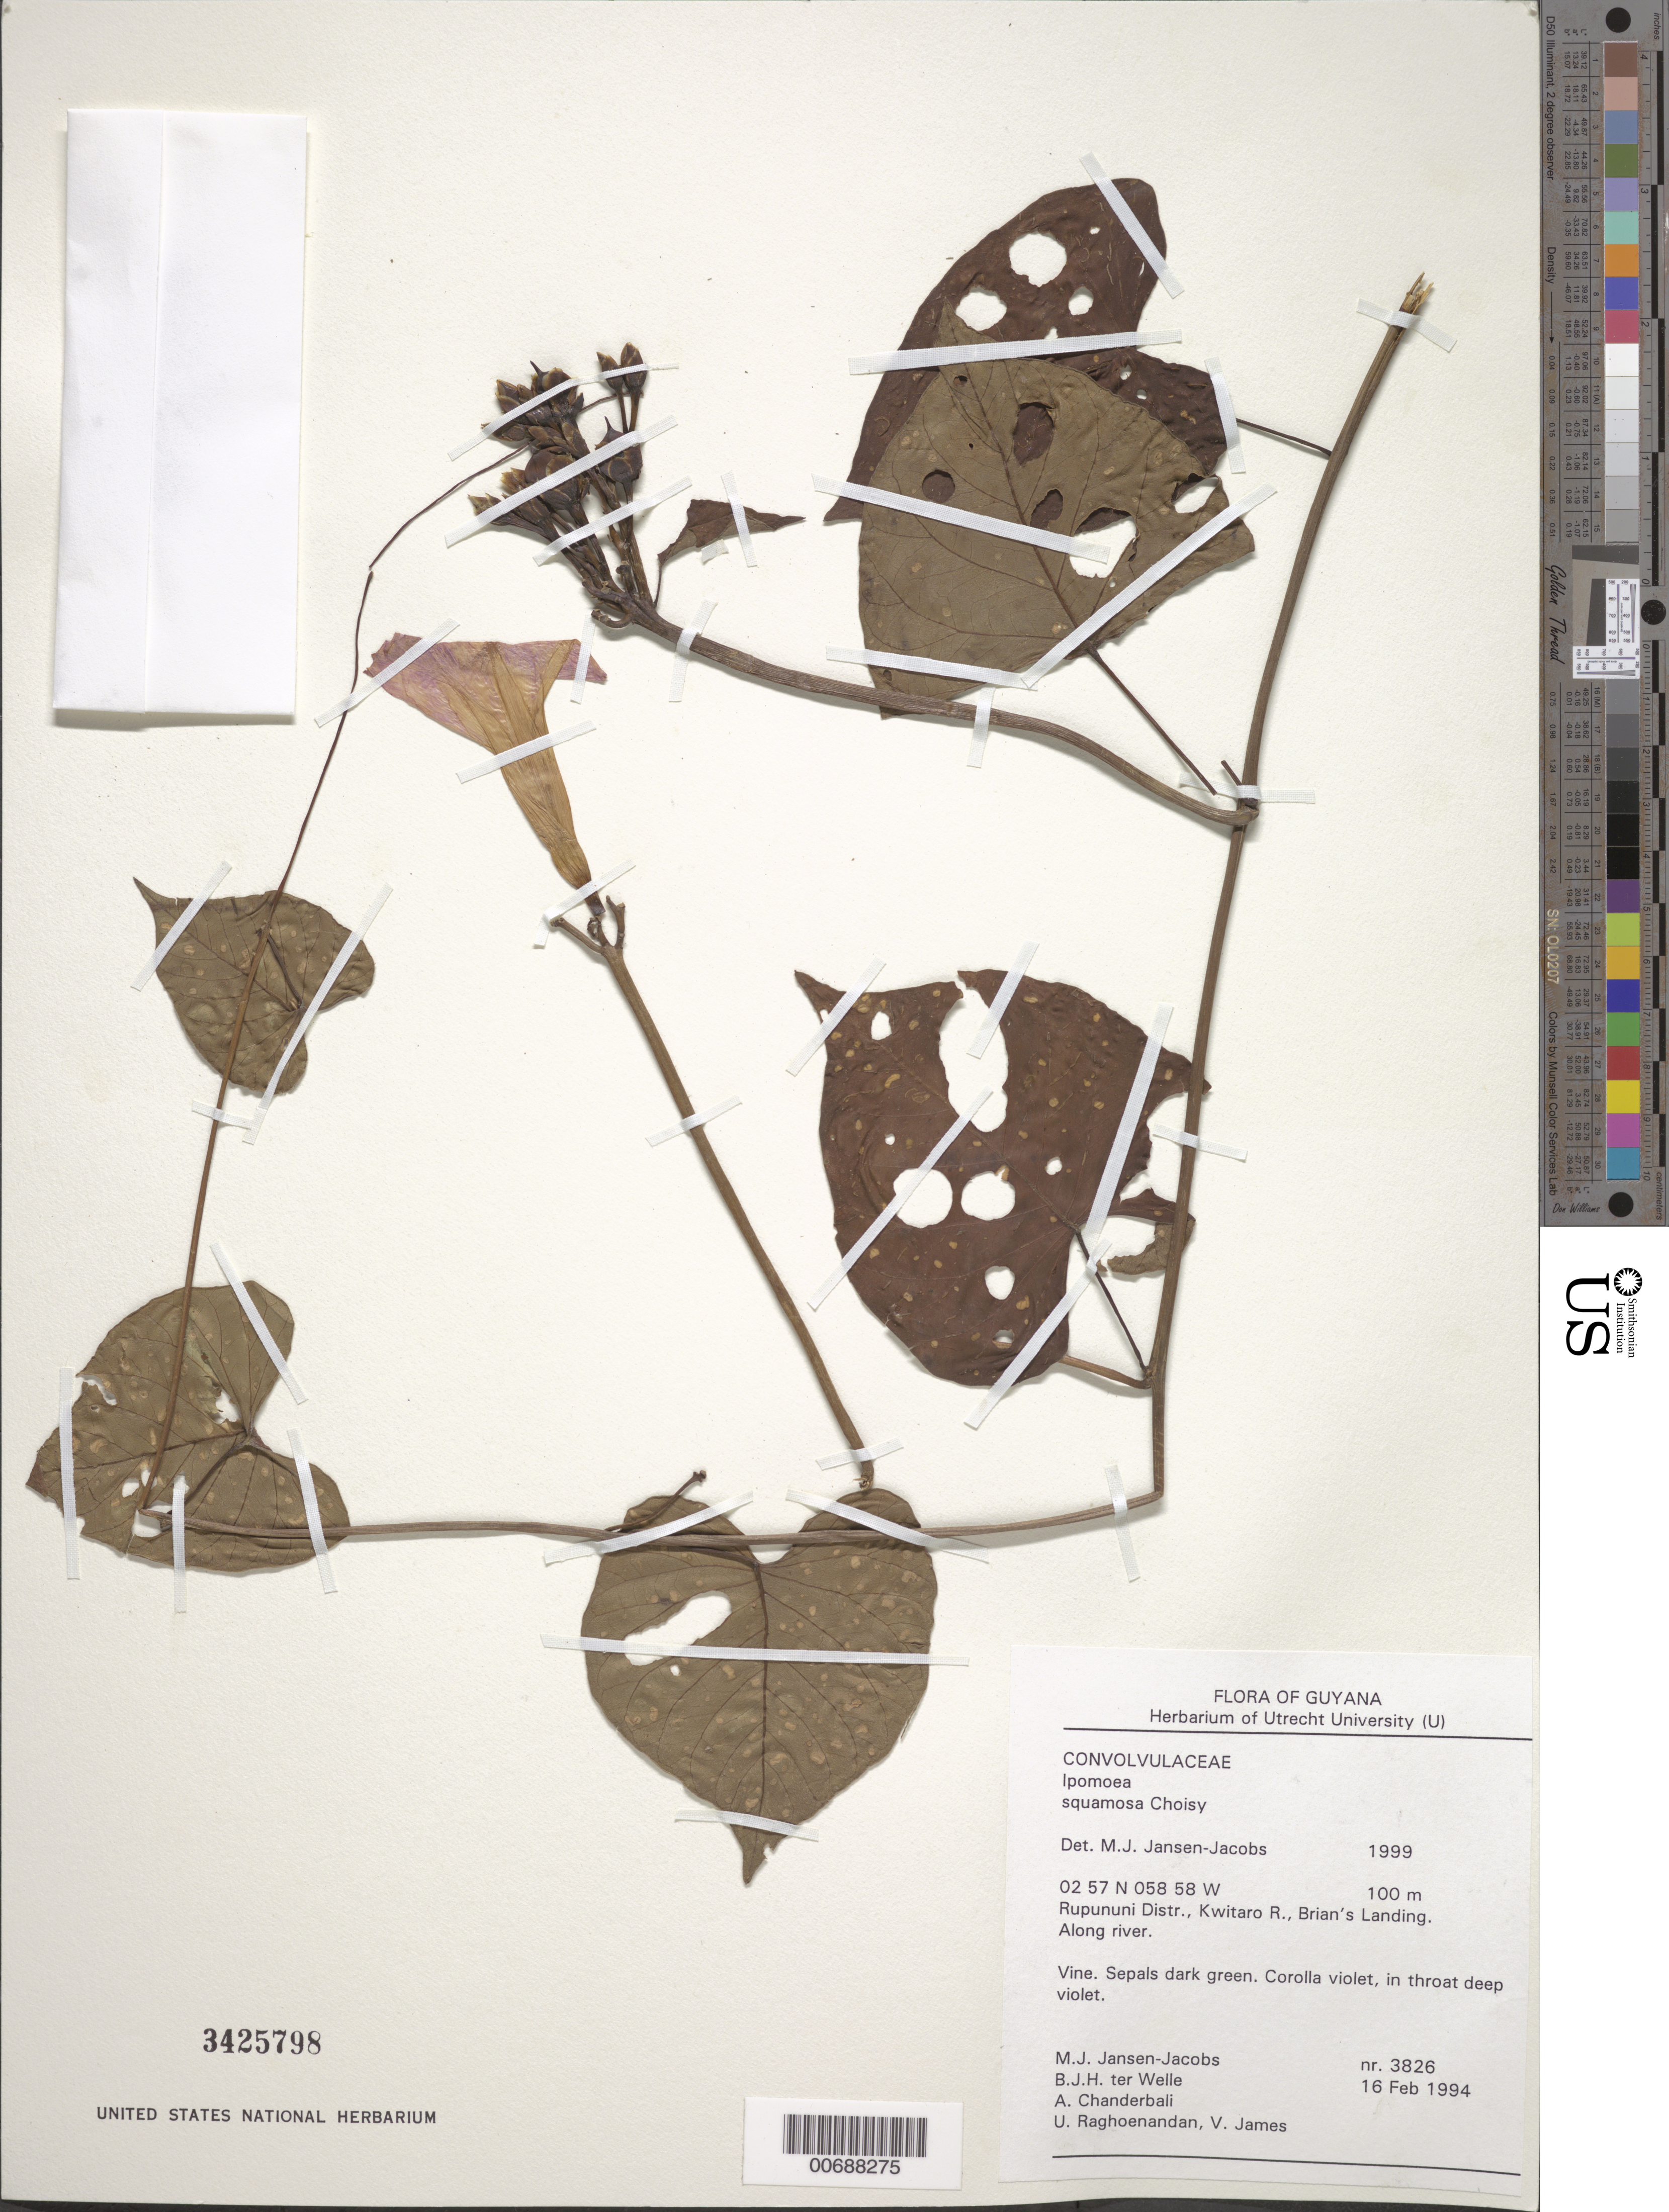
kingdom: Plantae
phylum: Tracheophyta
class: Magnoliopsida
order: Solanales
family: Convolvulaceae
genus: Ipomoea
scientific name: Ipomoea squamosa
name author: Choisy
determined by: Jansen-Jacobs, M. J., (U), Nationaal Herbarium Nederland, Utrecht University branch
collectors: M. J. Jansen-Jacobs, B. Welle, A. S. Chanderbali, U. Raghoenandan & V. James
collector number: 3826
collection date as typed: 16-Feb-94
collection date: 1994-02-16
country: Guyana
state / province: U. Takutu-U. Essequibo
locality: Brian's Landing, Kwitaro R.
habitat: Along river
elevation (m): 100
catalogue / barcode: US 3425798